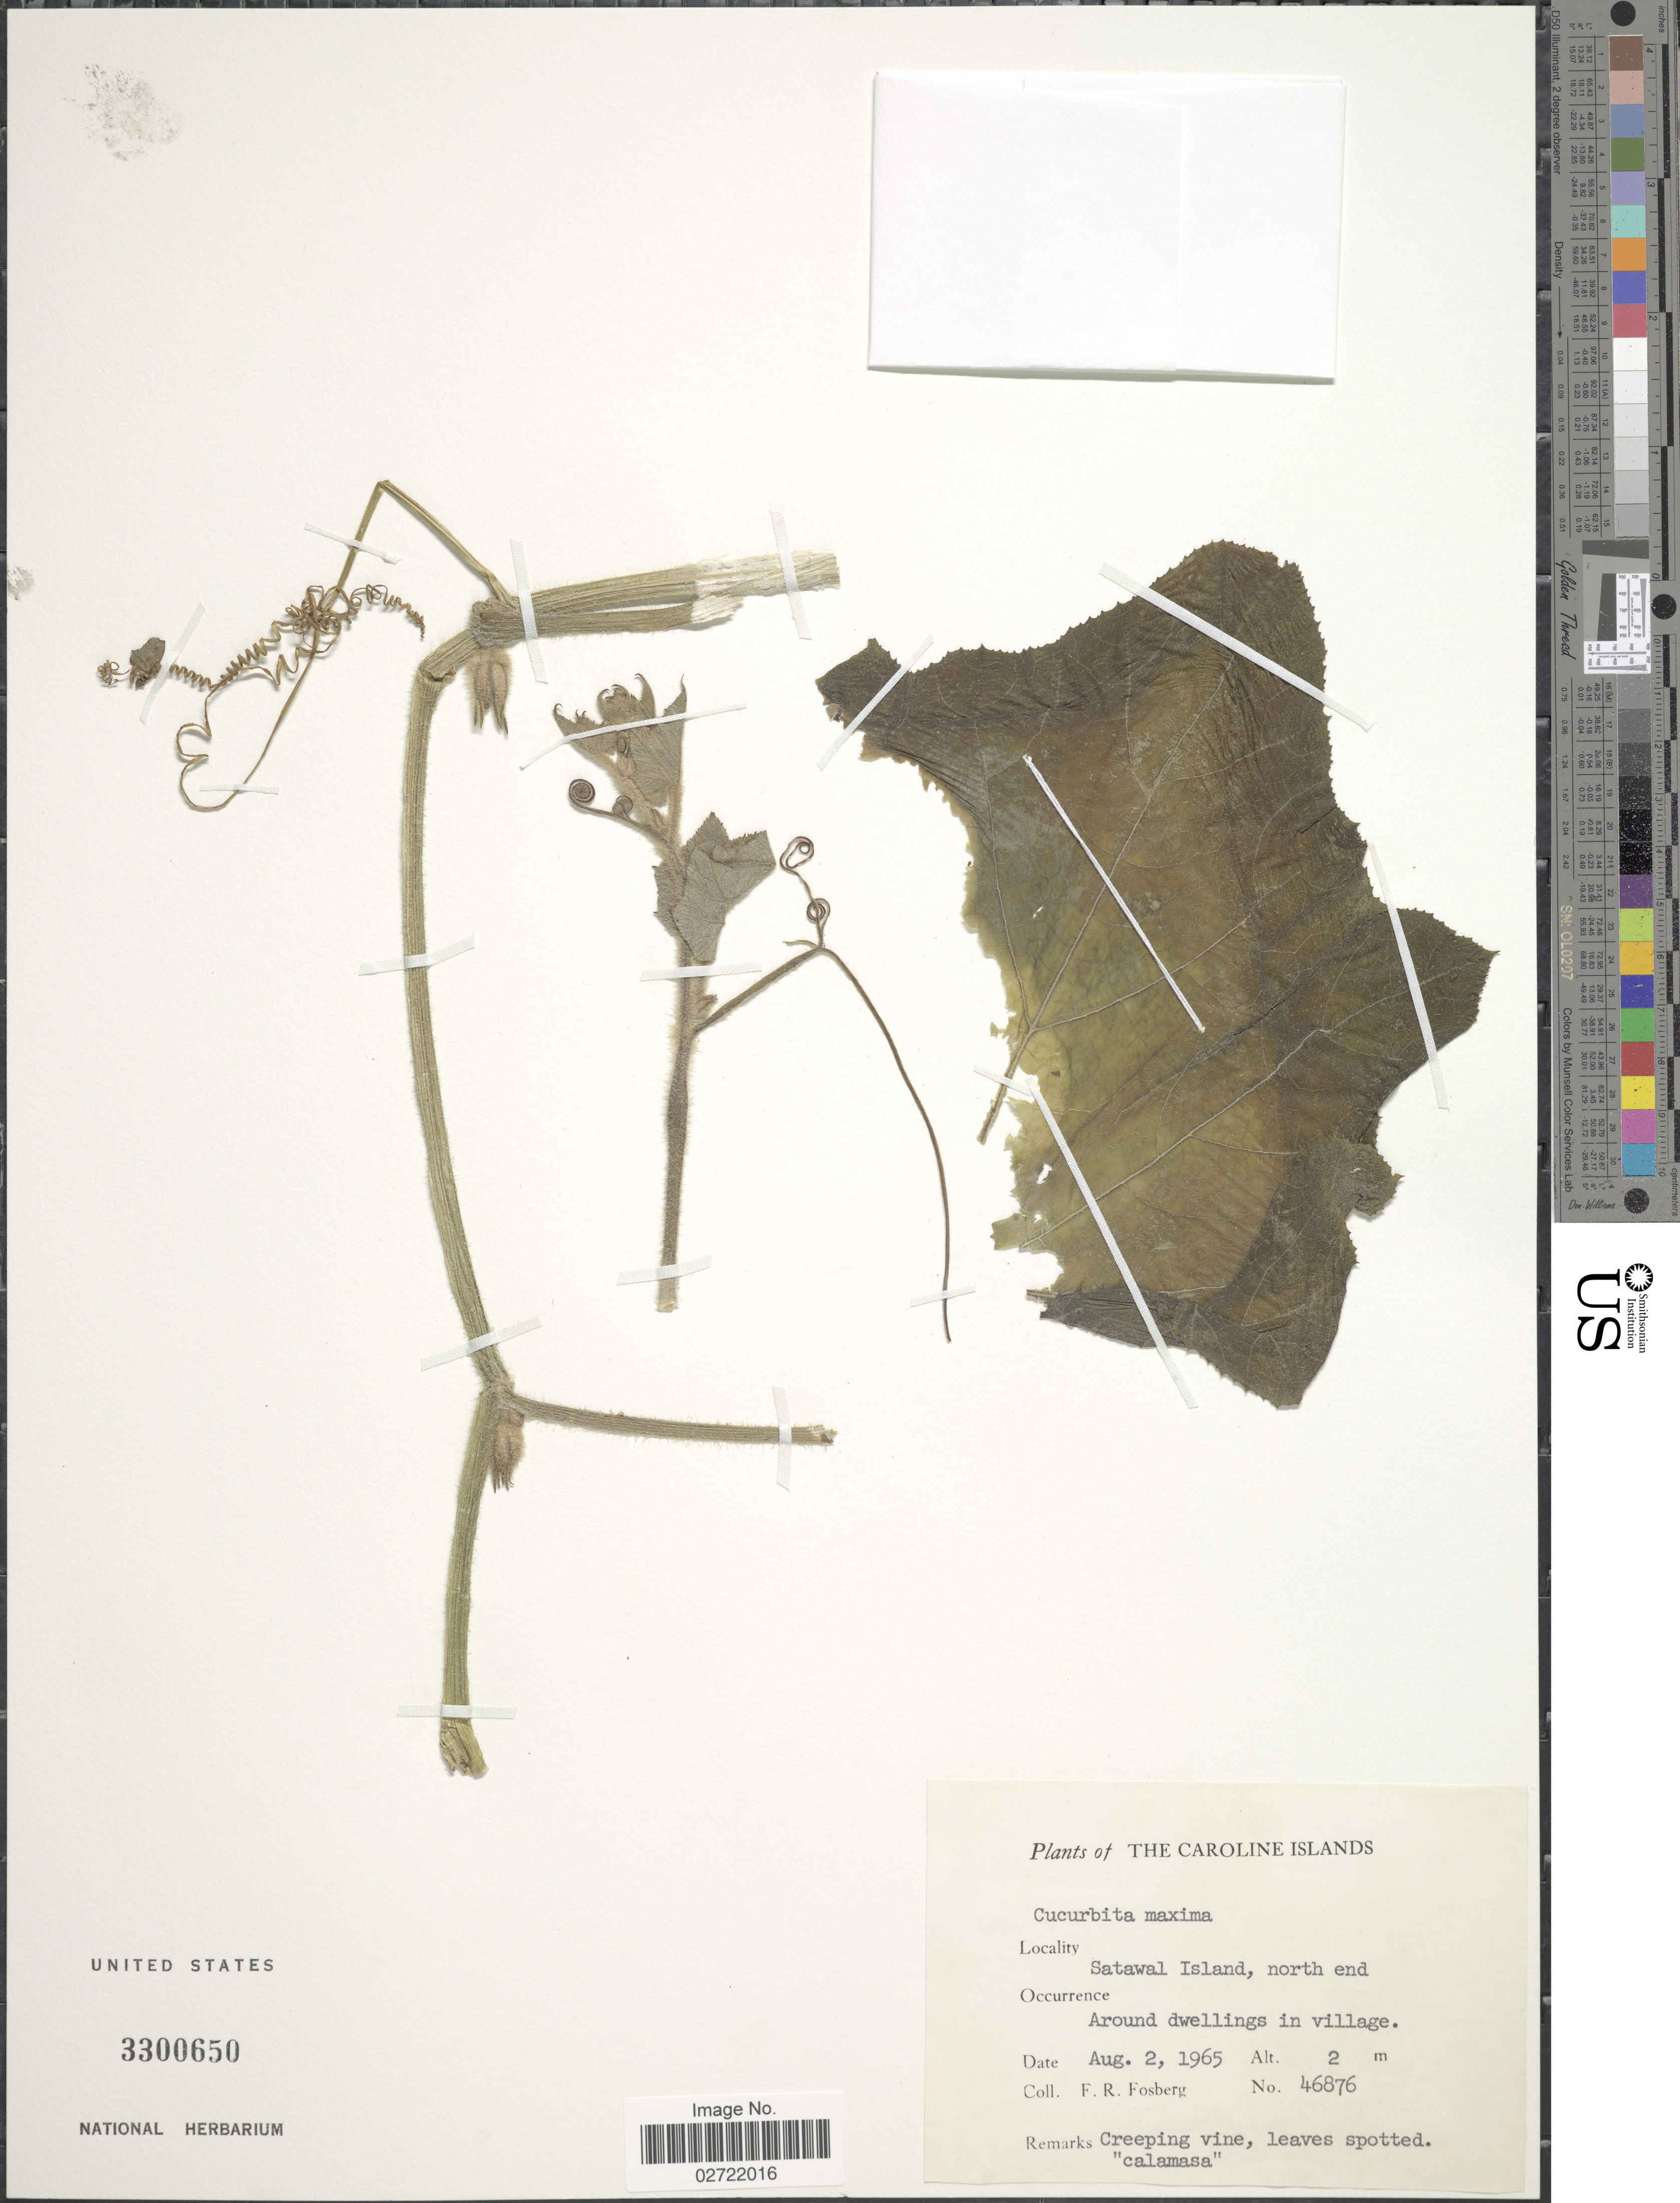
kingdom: Plantae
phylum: Tracheophyta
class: Magnoliopsida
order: Cucurbitales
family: Cucurbitaceae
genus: Cucurbita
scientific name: Cucurbita maxima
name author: Duchesne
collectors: F. R. Fosberg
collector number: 46876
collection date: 1965-08-02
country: Micronesia, Federated States of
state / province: Yap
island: Satawal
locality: The Caroline Islands, Satawal Island, north end, Around dwellings in village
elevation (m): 2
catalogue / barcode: US 3300650